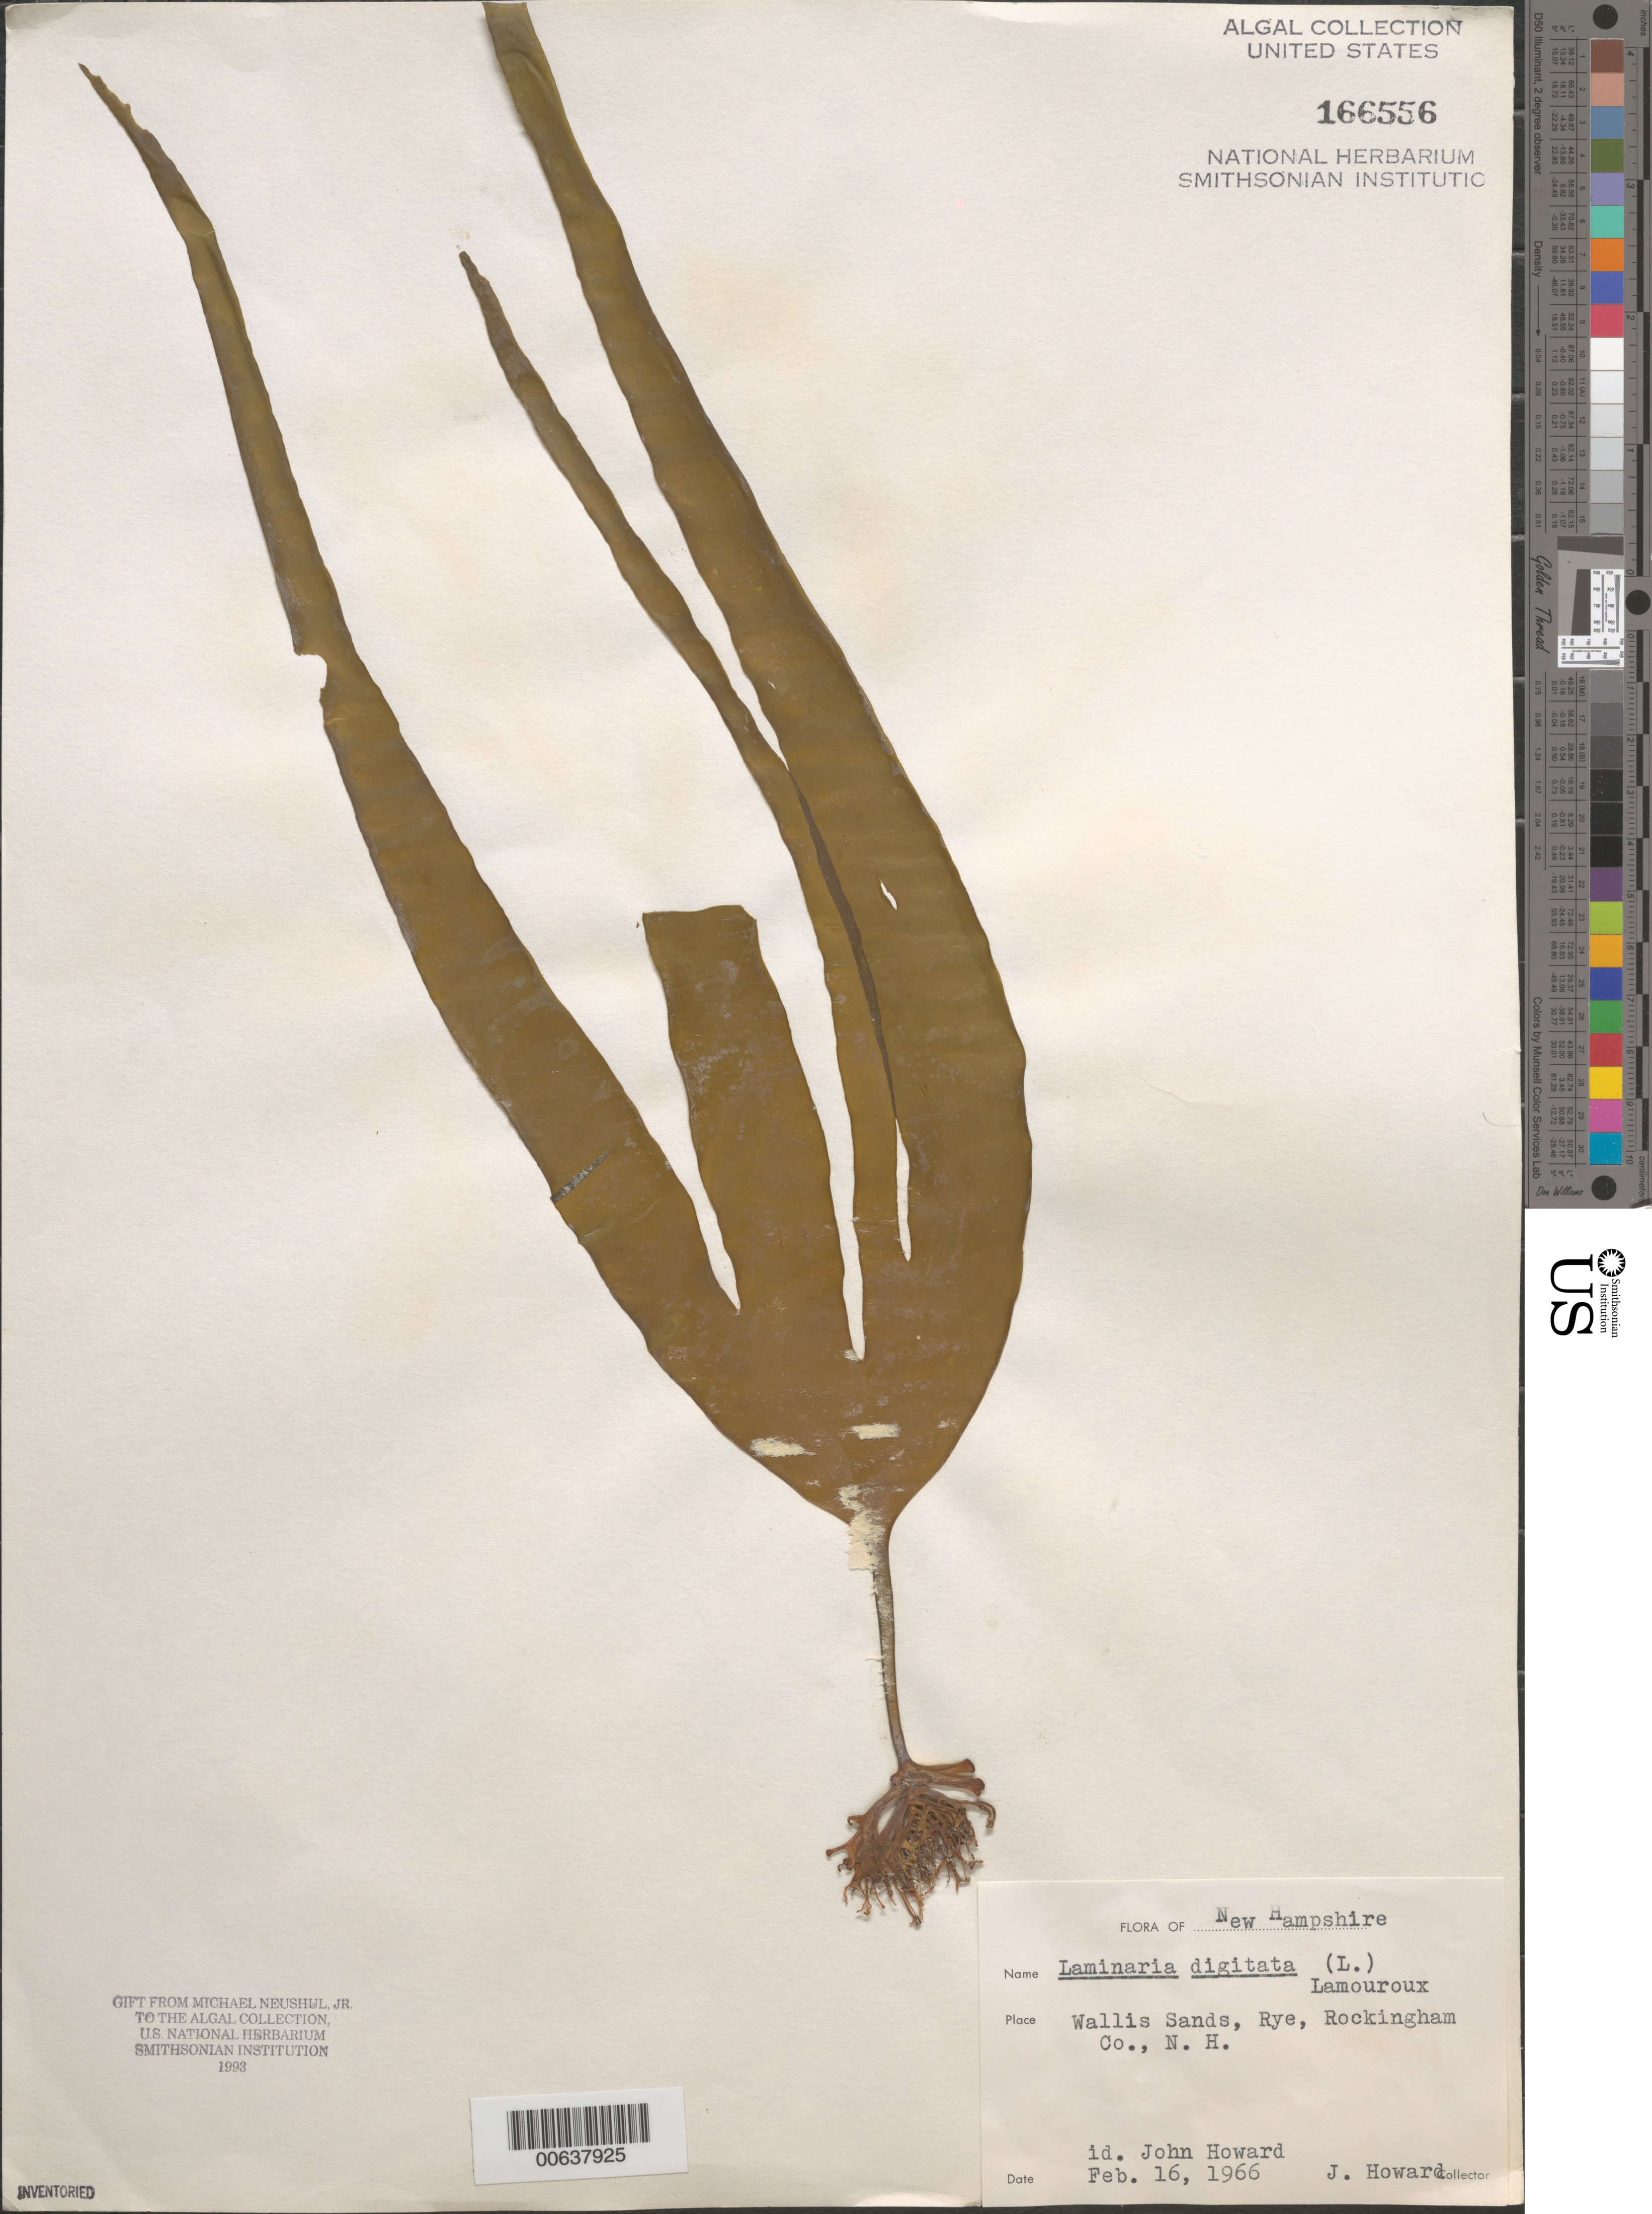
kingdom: Chromista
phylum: Ochrophyta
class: Phaeophyceae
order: Laminariales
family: Laminariaceae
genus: Laminaria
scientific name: Laminaria digitata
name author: (Hudson) J.V.Lamouroux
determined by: Howard, John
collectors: J. Howard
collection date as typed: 16 Feb 1966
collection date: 1966-02-16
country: United States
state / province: New Hampshire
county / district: Rockingham County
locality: Wallis Sands, Rye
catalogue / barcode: US 166556